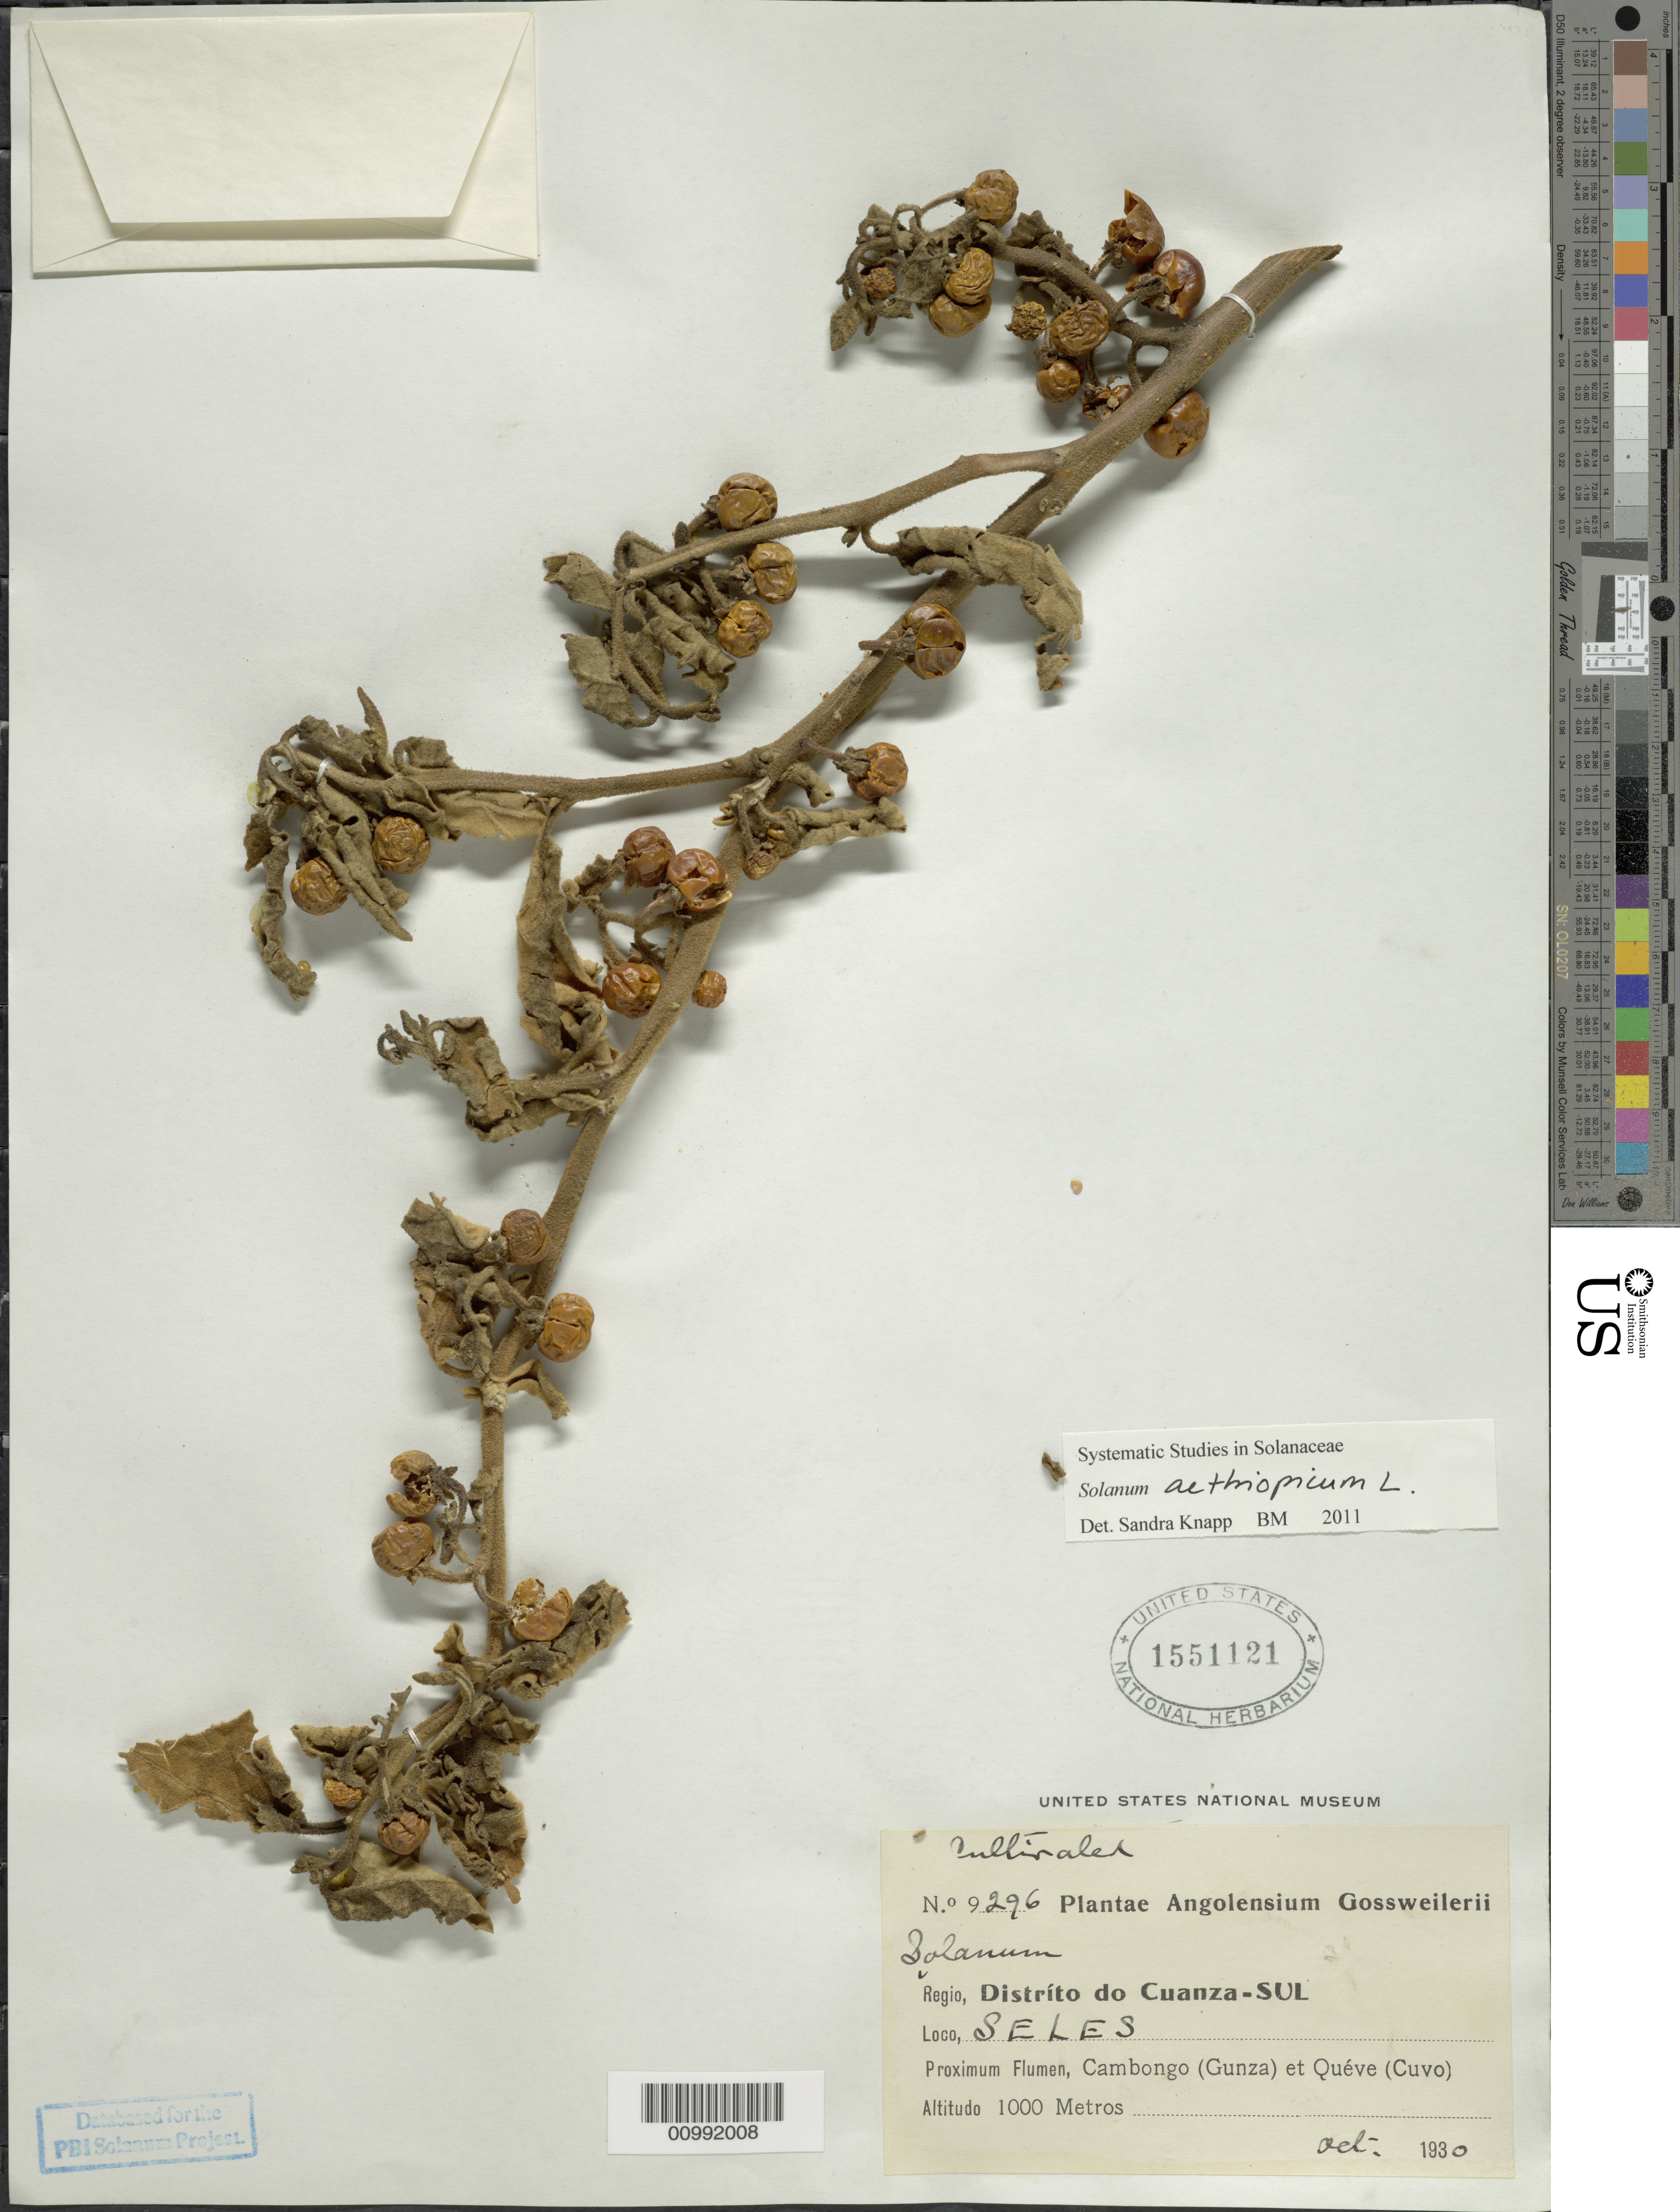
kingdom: Plantae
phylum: Tracheophyta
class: Magnoliopsida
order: Solanales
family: Solanaceae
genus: Solanum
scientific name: Solanum aethiopicum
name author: L.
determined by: Vorontsova, M. S.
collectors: J. Gossweiler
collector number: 9296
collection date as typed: Oct 1930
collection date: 1930-10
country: Angola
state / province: Cuanza Sul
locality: Cambongo (Gunza) et Quevé (Cuvo)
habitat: prosimum flumen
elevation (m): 1000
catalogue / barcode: US 1551121